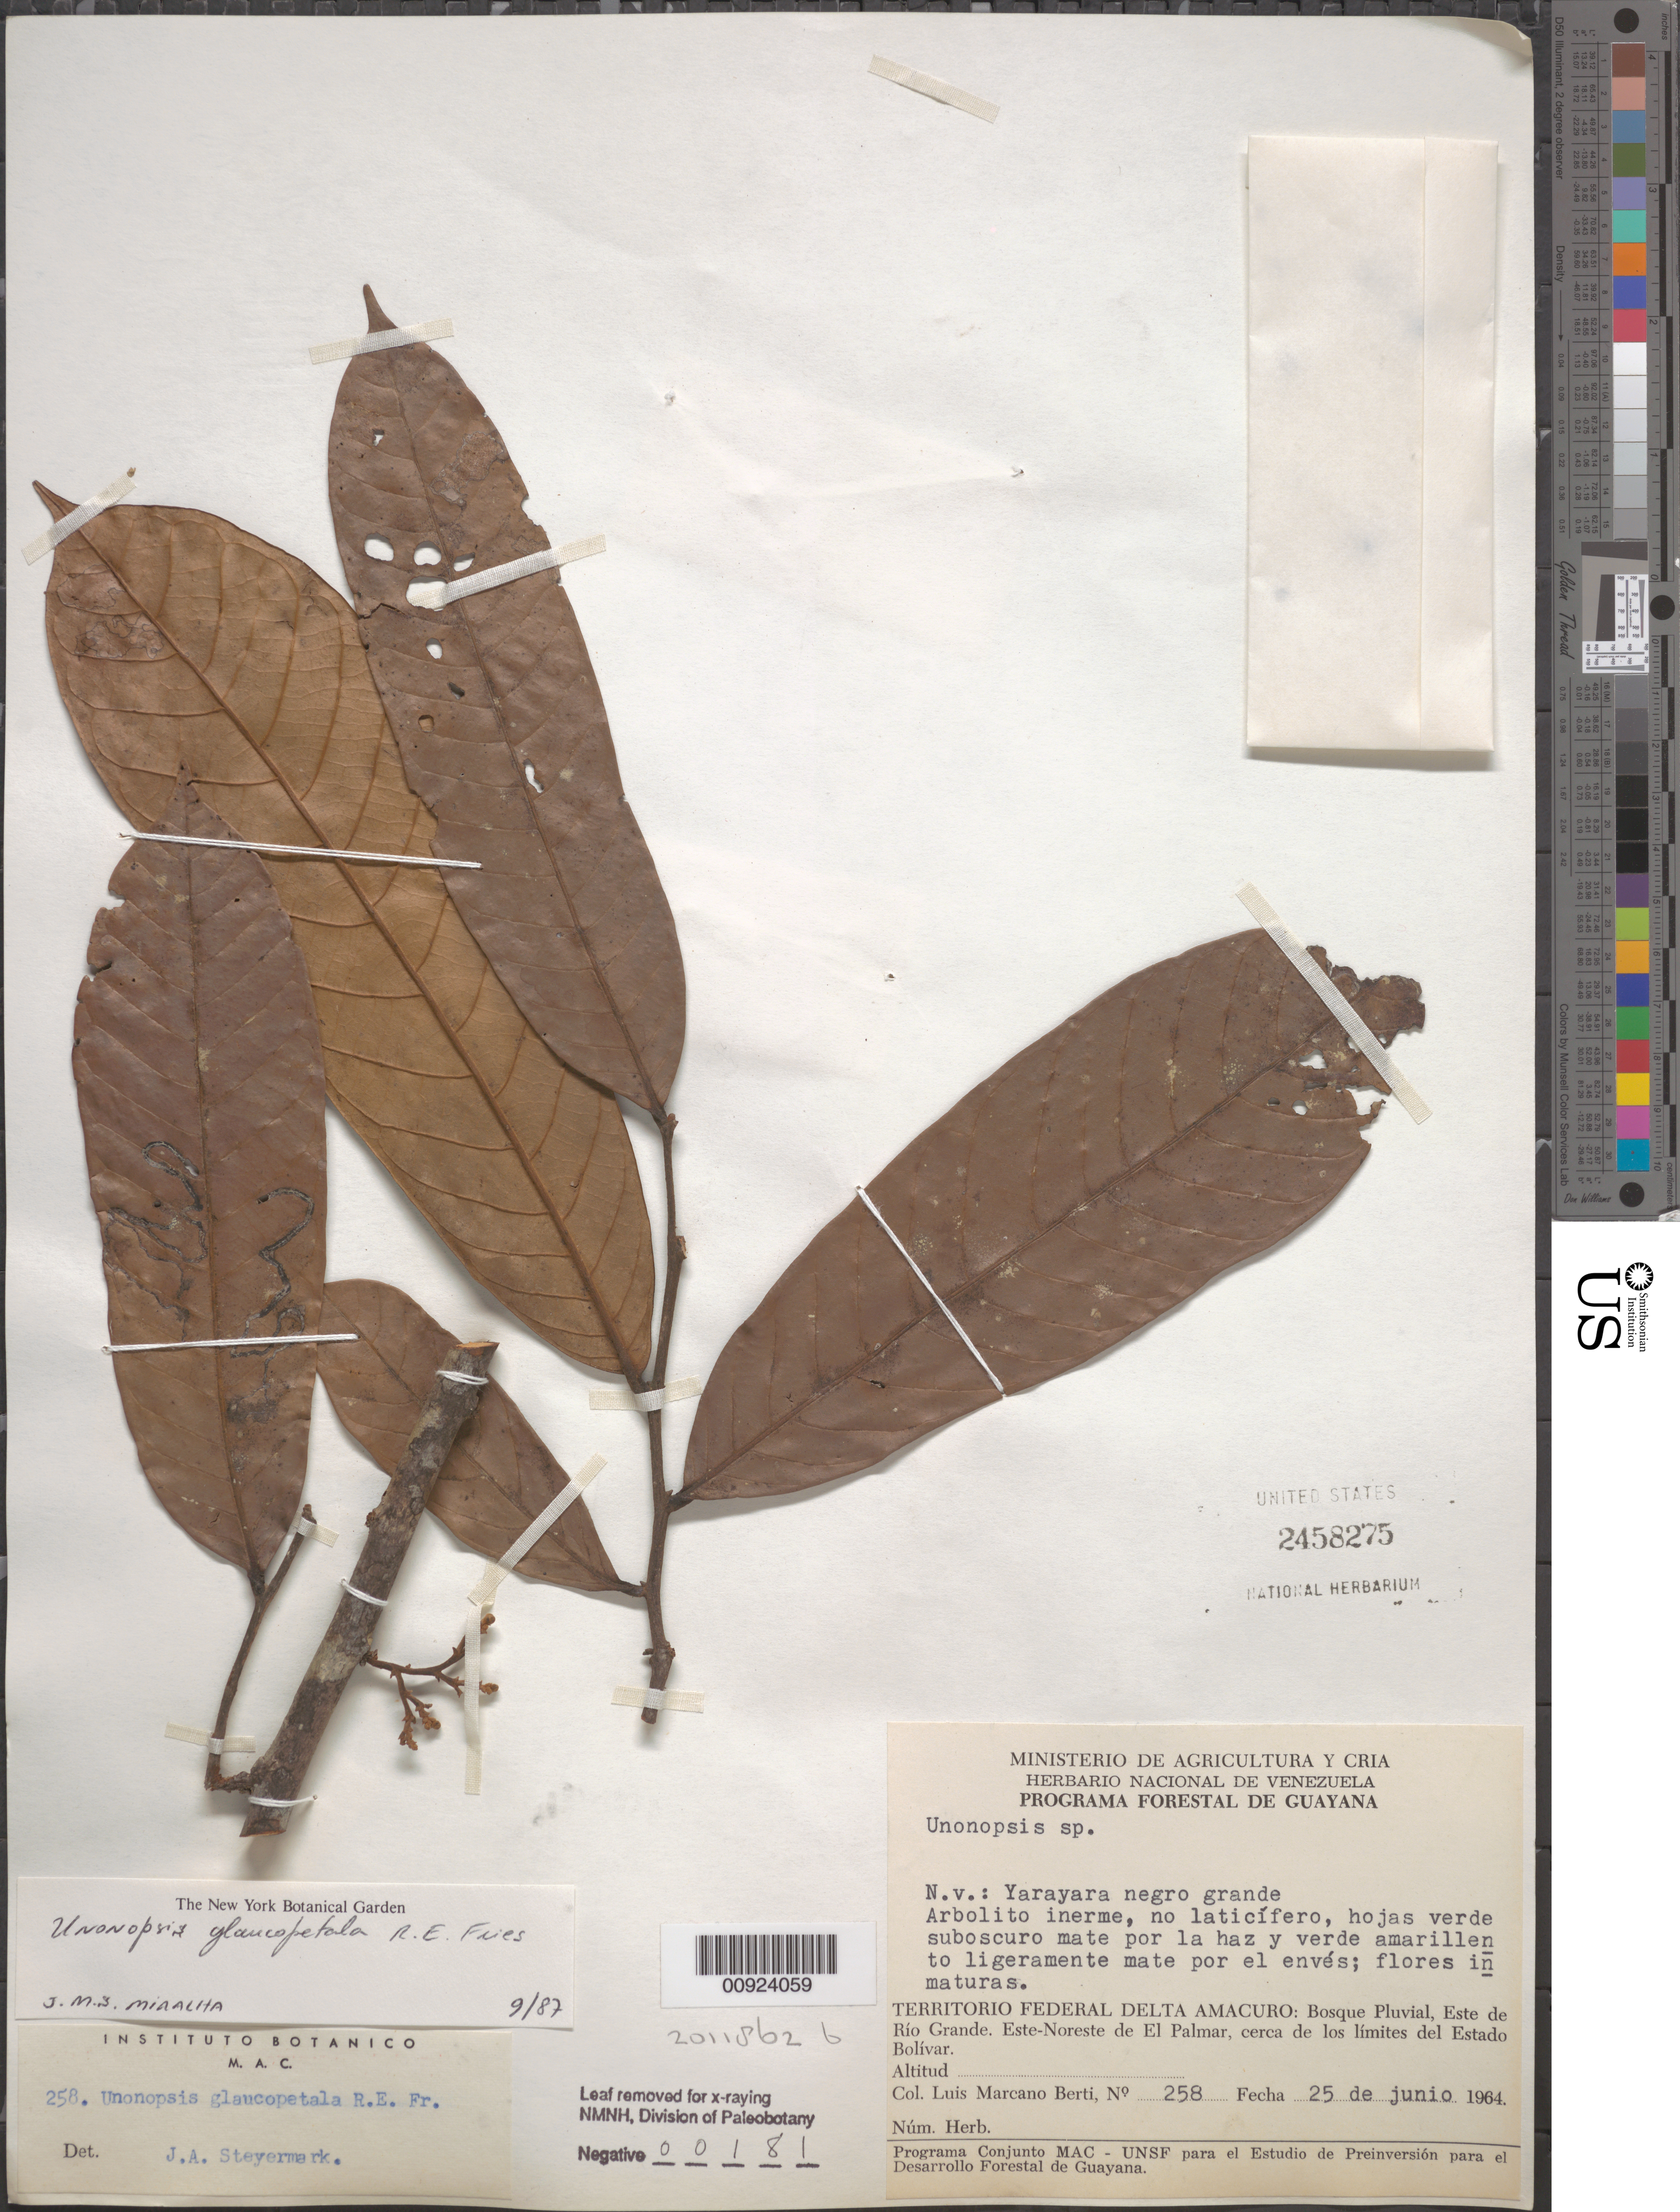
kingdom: Plantae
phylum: Tracheophyta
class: Magnoliopsida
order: Magnoliales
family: Annonaceae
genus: Unonopsis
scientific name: Unonopsis glaucopetala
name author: R.E. Fr.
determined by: Miralha, J. M. S.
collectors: L. Marcano-Berti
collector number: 258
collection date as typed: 25-Jun-64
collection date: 1964-06-25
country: Venezuela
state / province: Delta Amacuro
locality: Este de Río Grande, ENE de El Palmar, cerca de los limites del Estado Bolívar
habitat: Bosque pluvial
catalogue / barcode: US 2458275